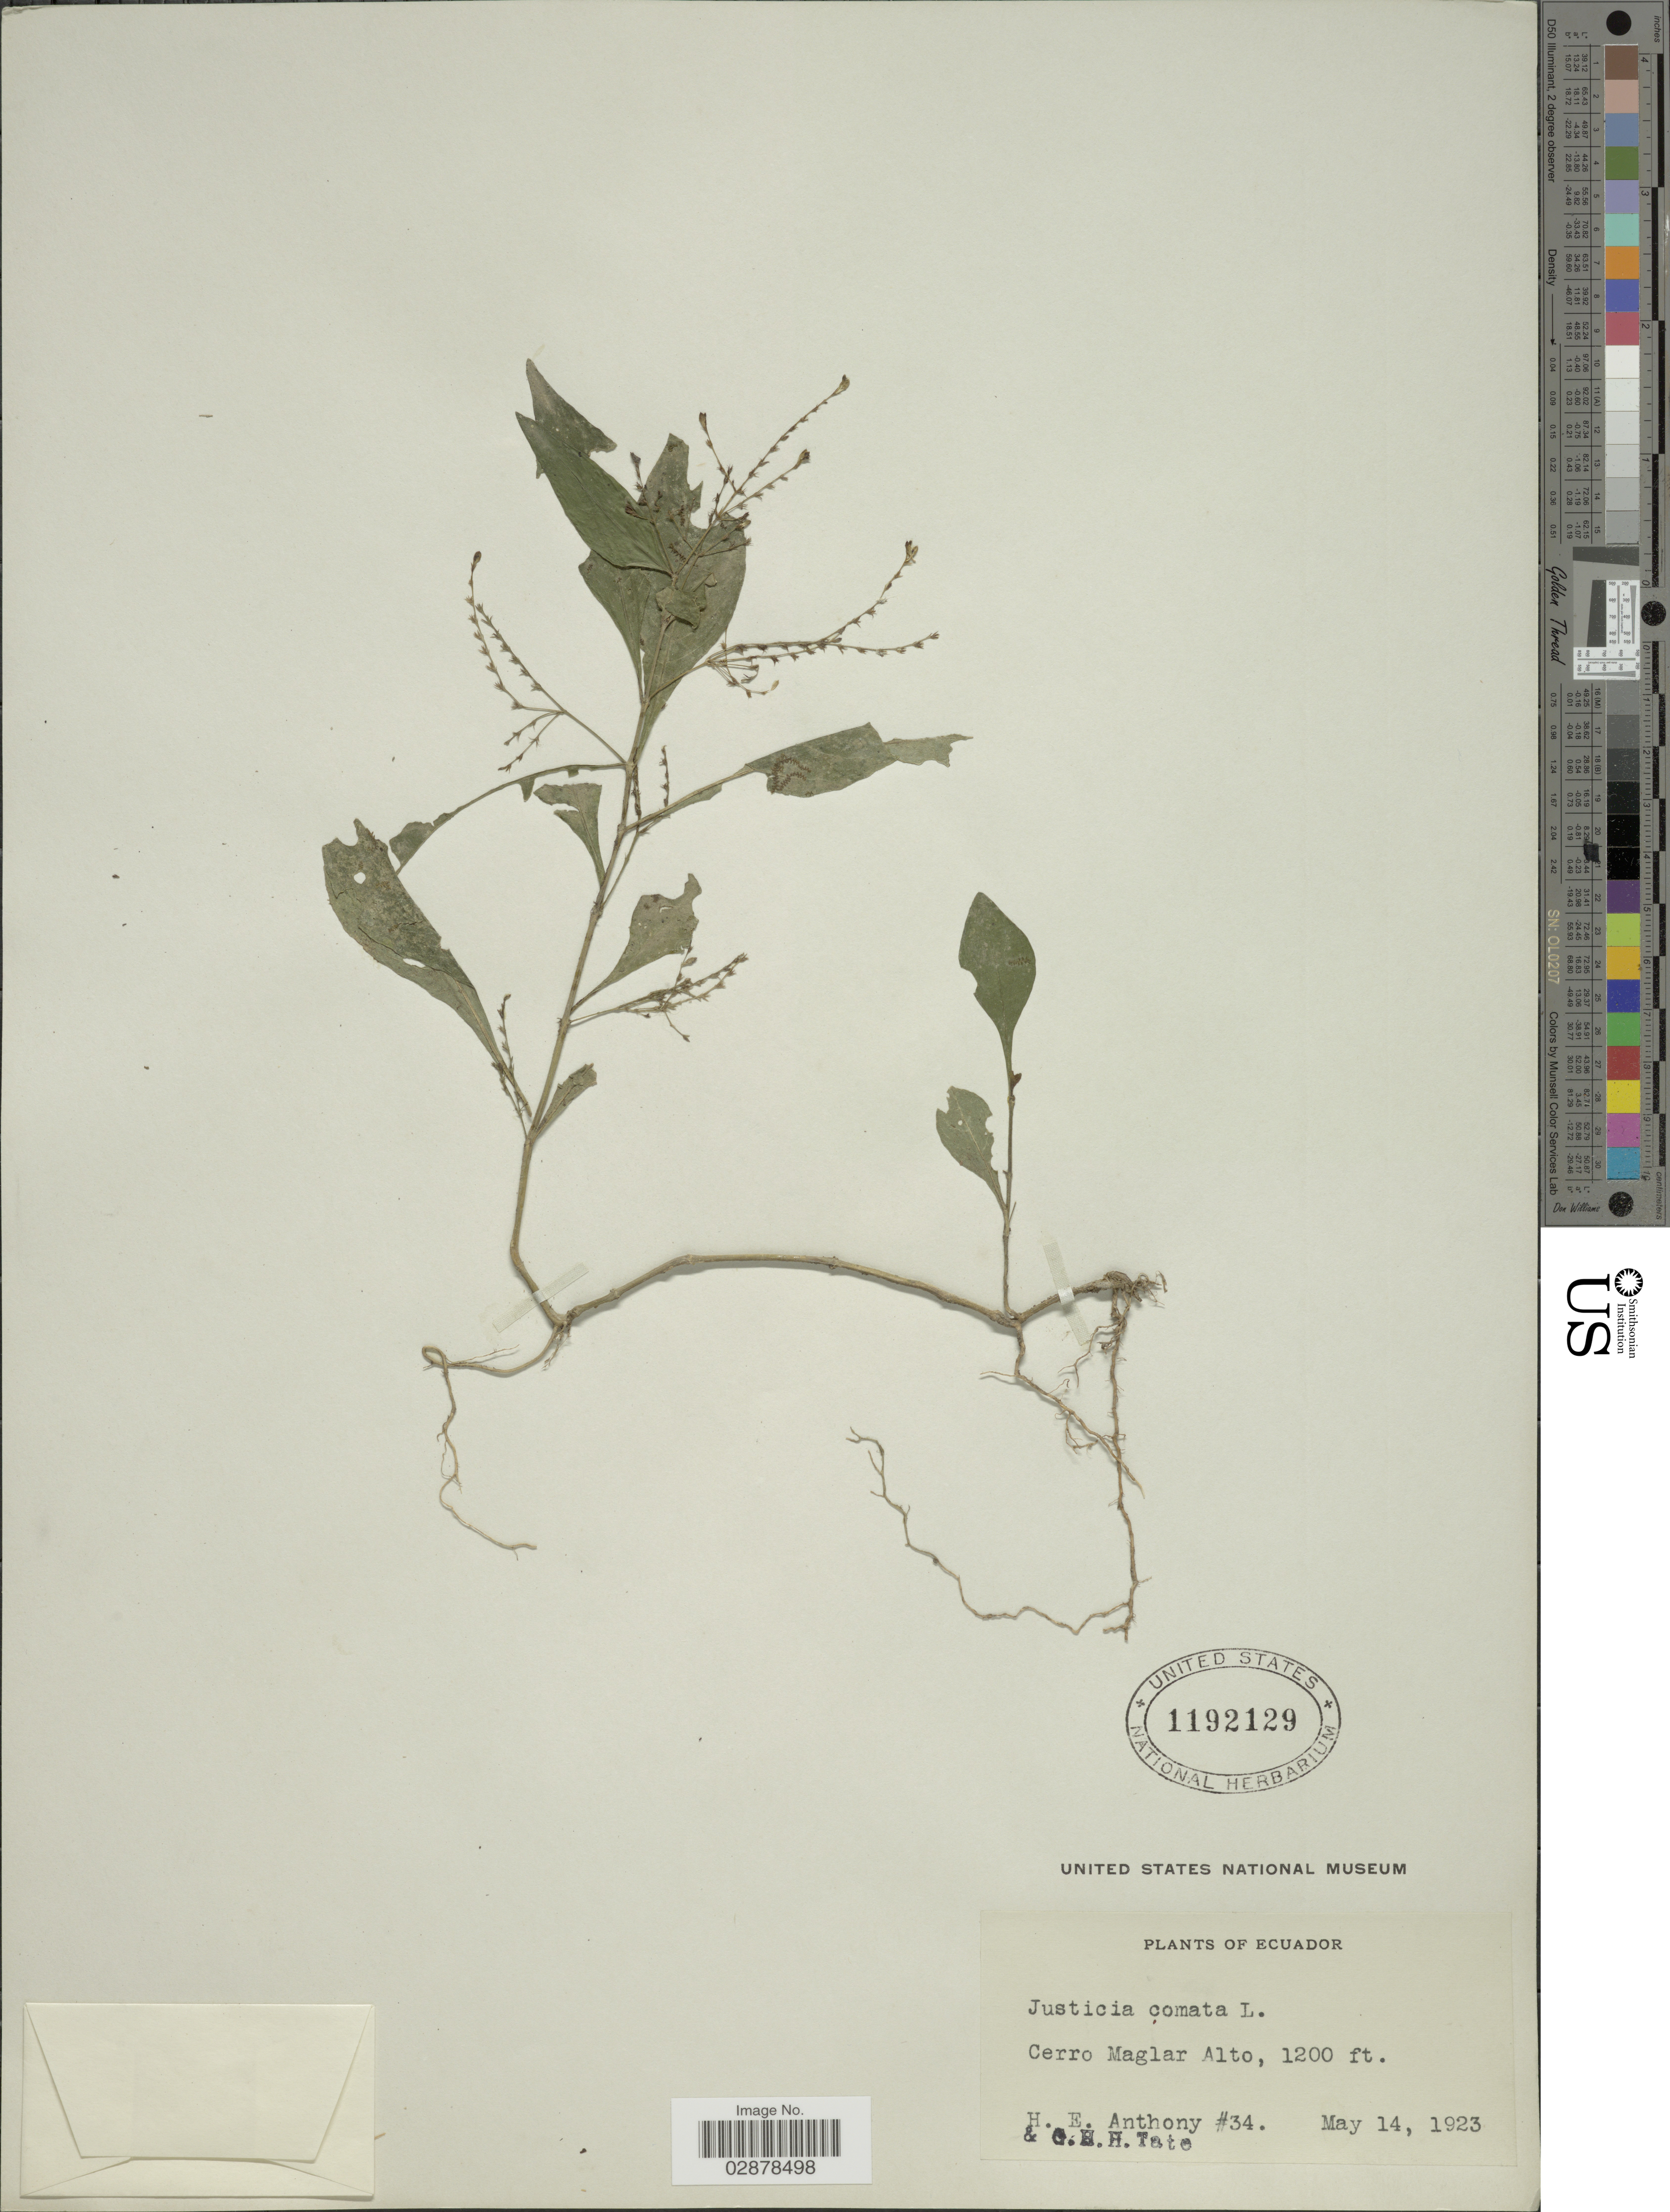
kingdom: Plantae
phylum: Tracheophyta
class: Magnoliopsida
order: Lamiales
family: Acanthaceae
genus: Justicia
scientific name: Justicia comata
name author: (L.) Lam.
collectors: H. E. Anthony & G. H. H.Tate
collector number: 34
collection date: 1923-05-14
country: Ecuador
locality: Cerro Maglar Alto.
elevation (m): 366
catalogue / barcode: US 1192129